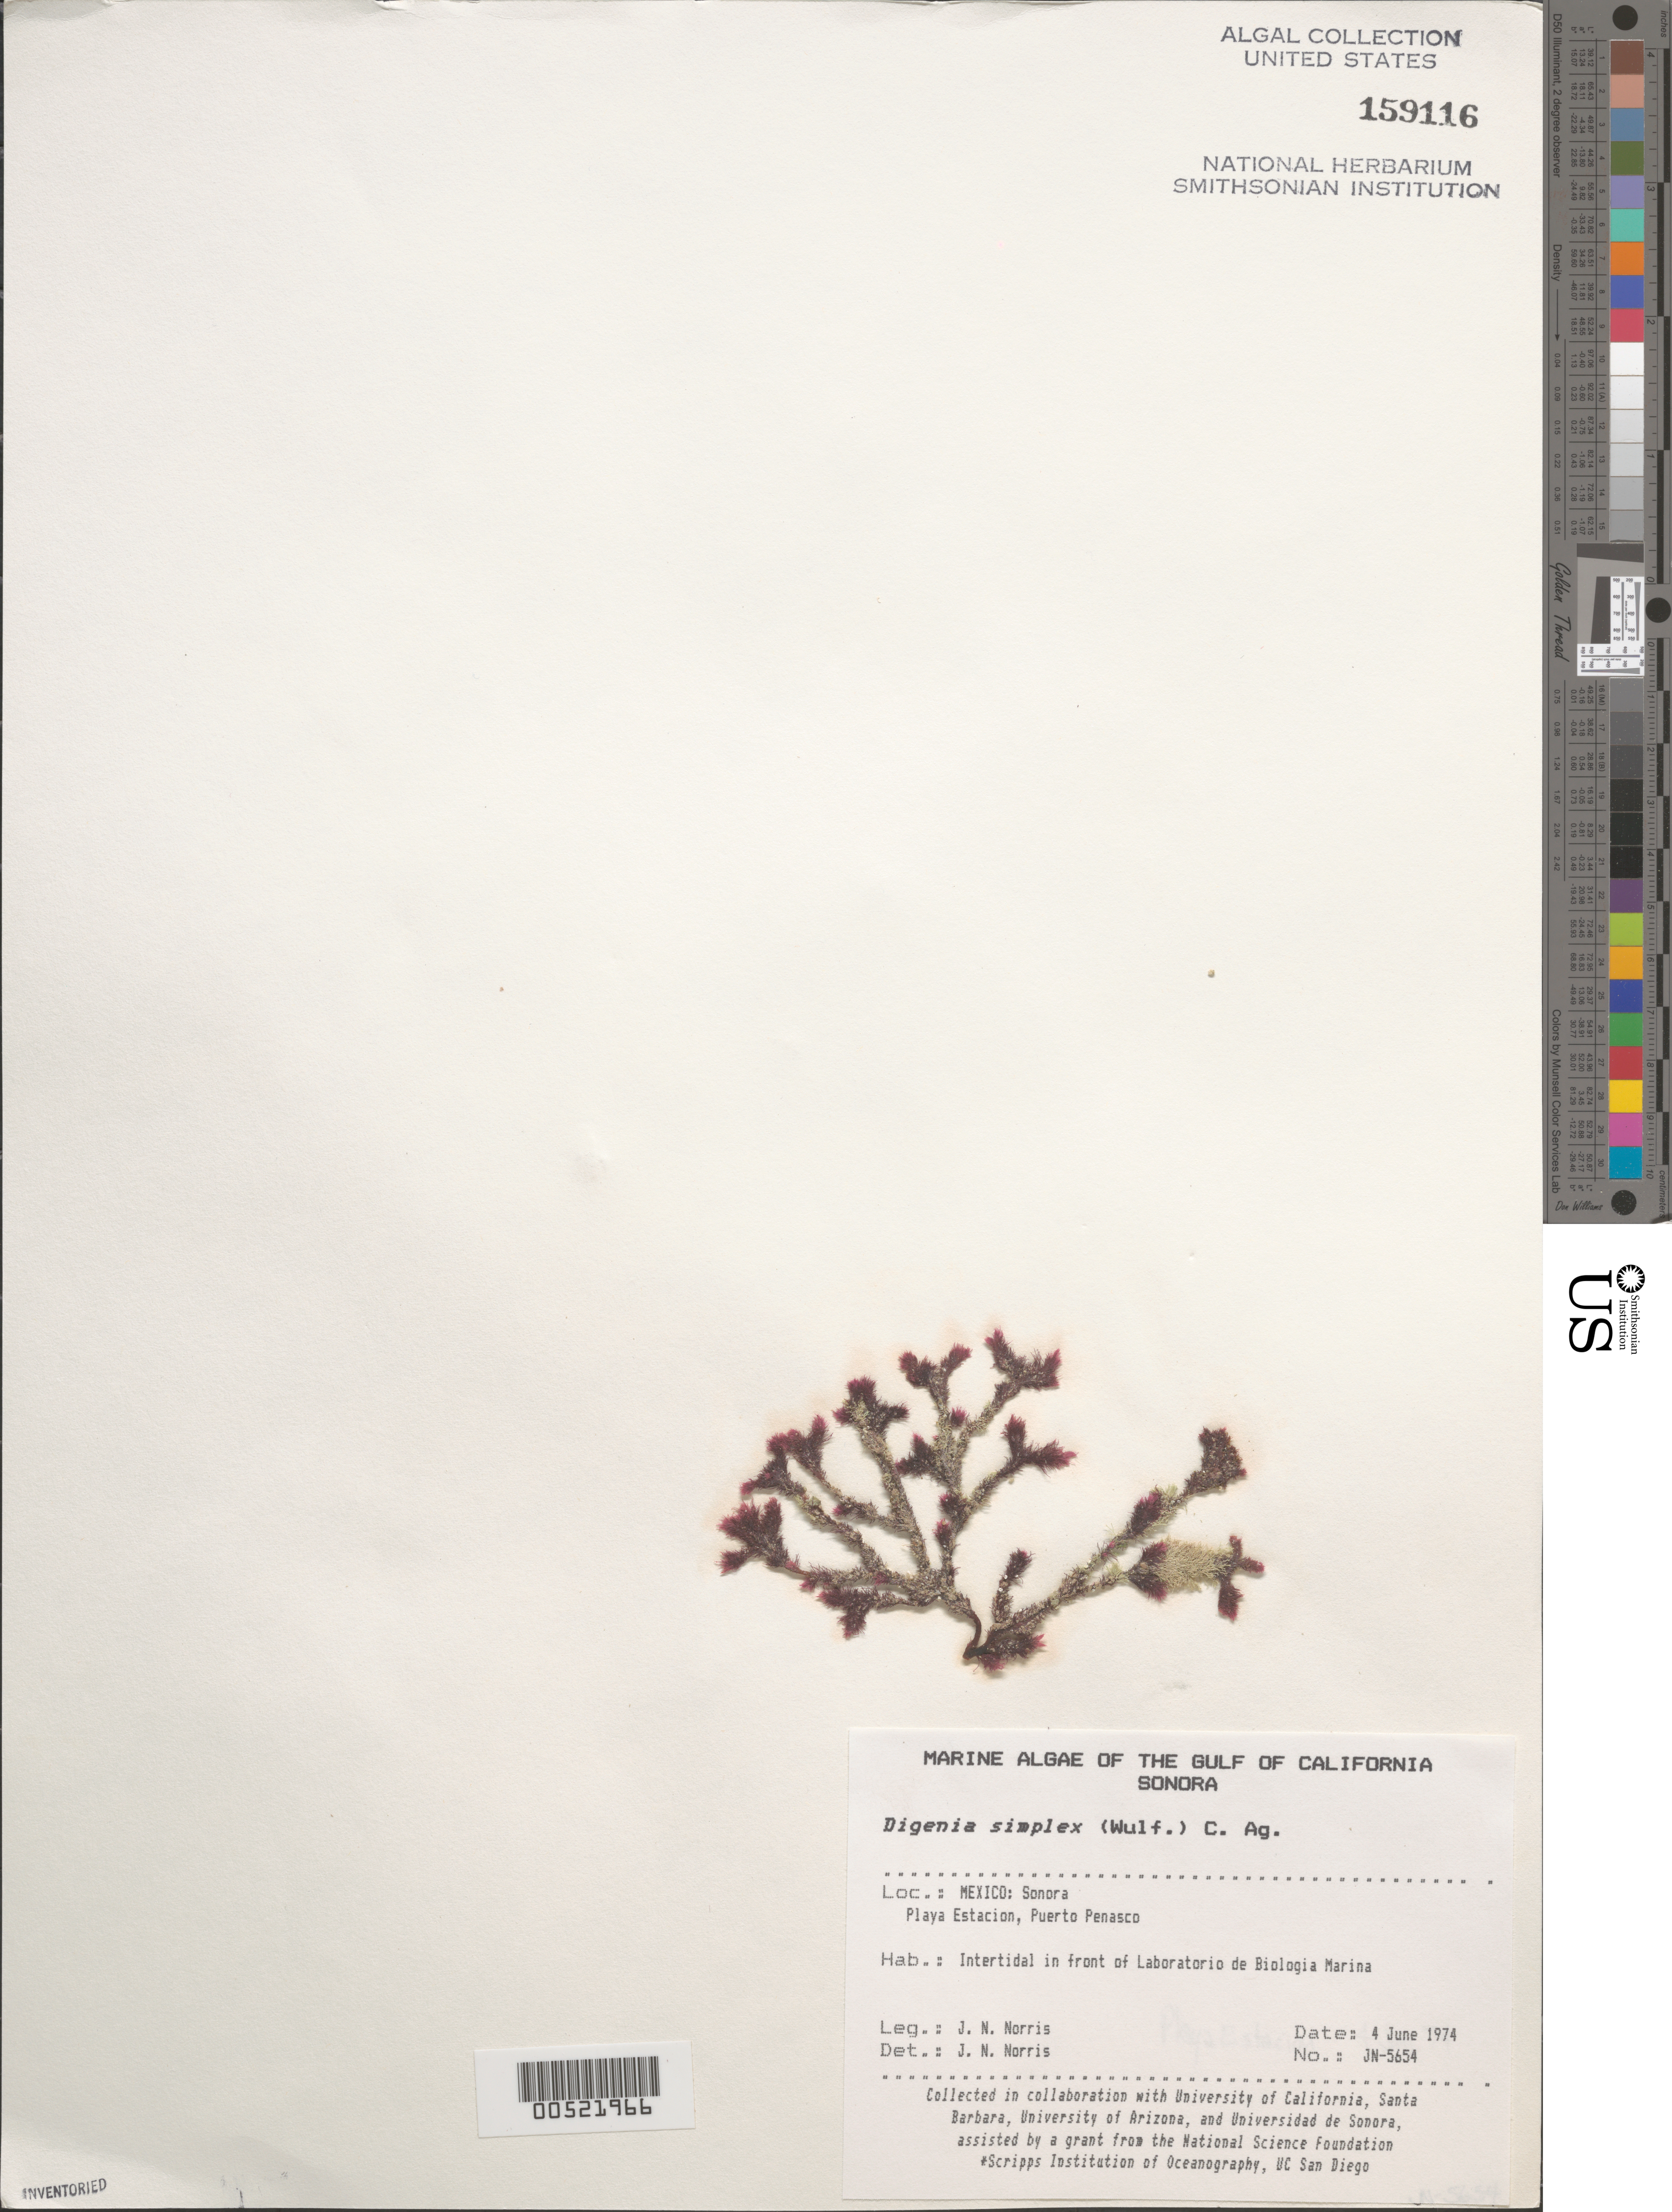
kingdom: Plantae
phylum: Rhodophyta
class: Florideophyceae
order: Ceramiales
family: Rhodomelaceae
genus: Digenea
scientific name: Digenea simplex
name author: (Wulfen) C. Agardh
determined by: Norris, James N.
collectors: J. N. Norris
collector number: JN-5654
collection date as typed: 04 Jun 1974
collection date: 1974-06-04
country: Mexico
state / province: Sonora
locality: Playa Estacion, Puerto Penasco, Laboratorio de Biologia Marina shore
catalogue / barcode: US 159116